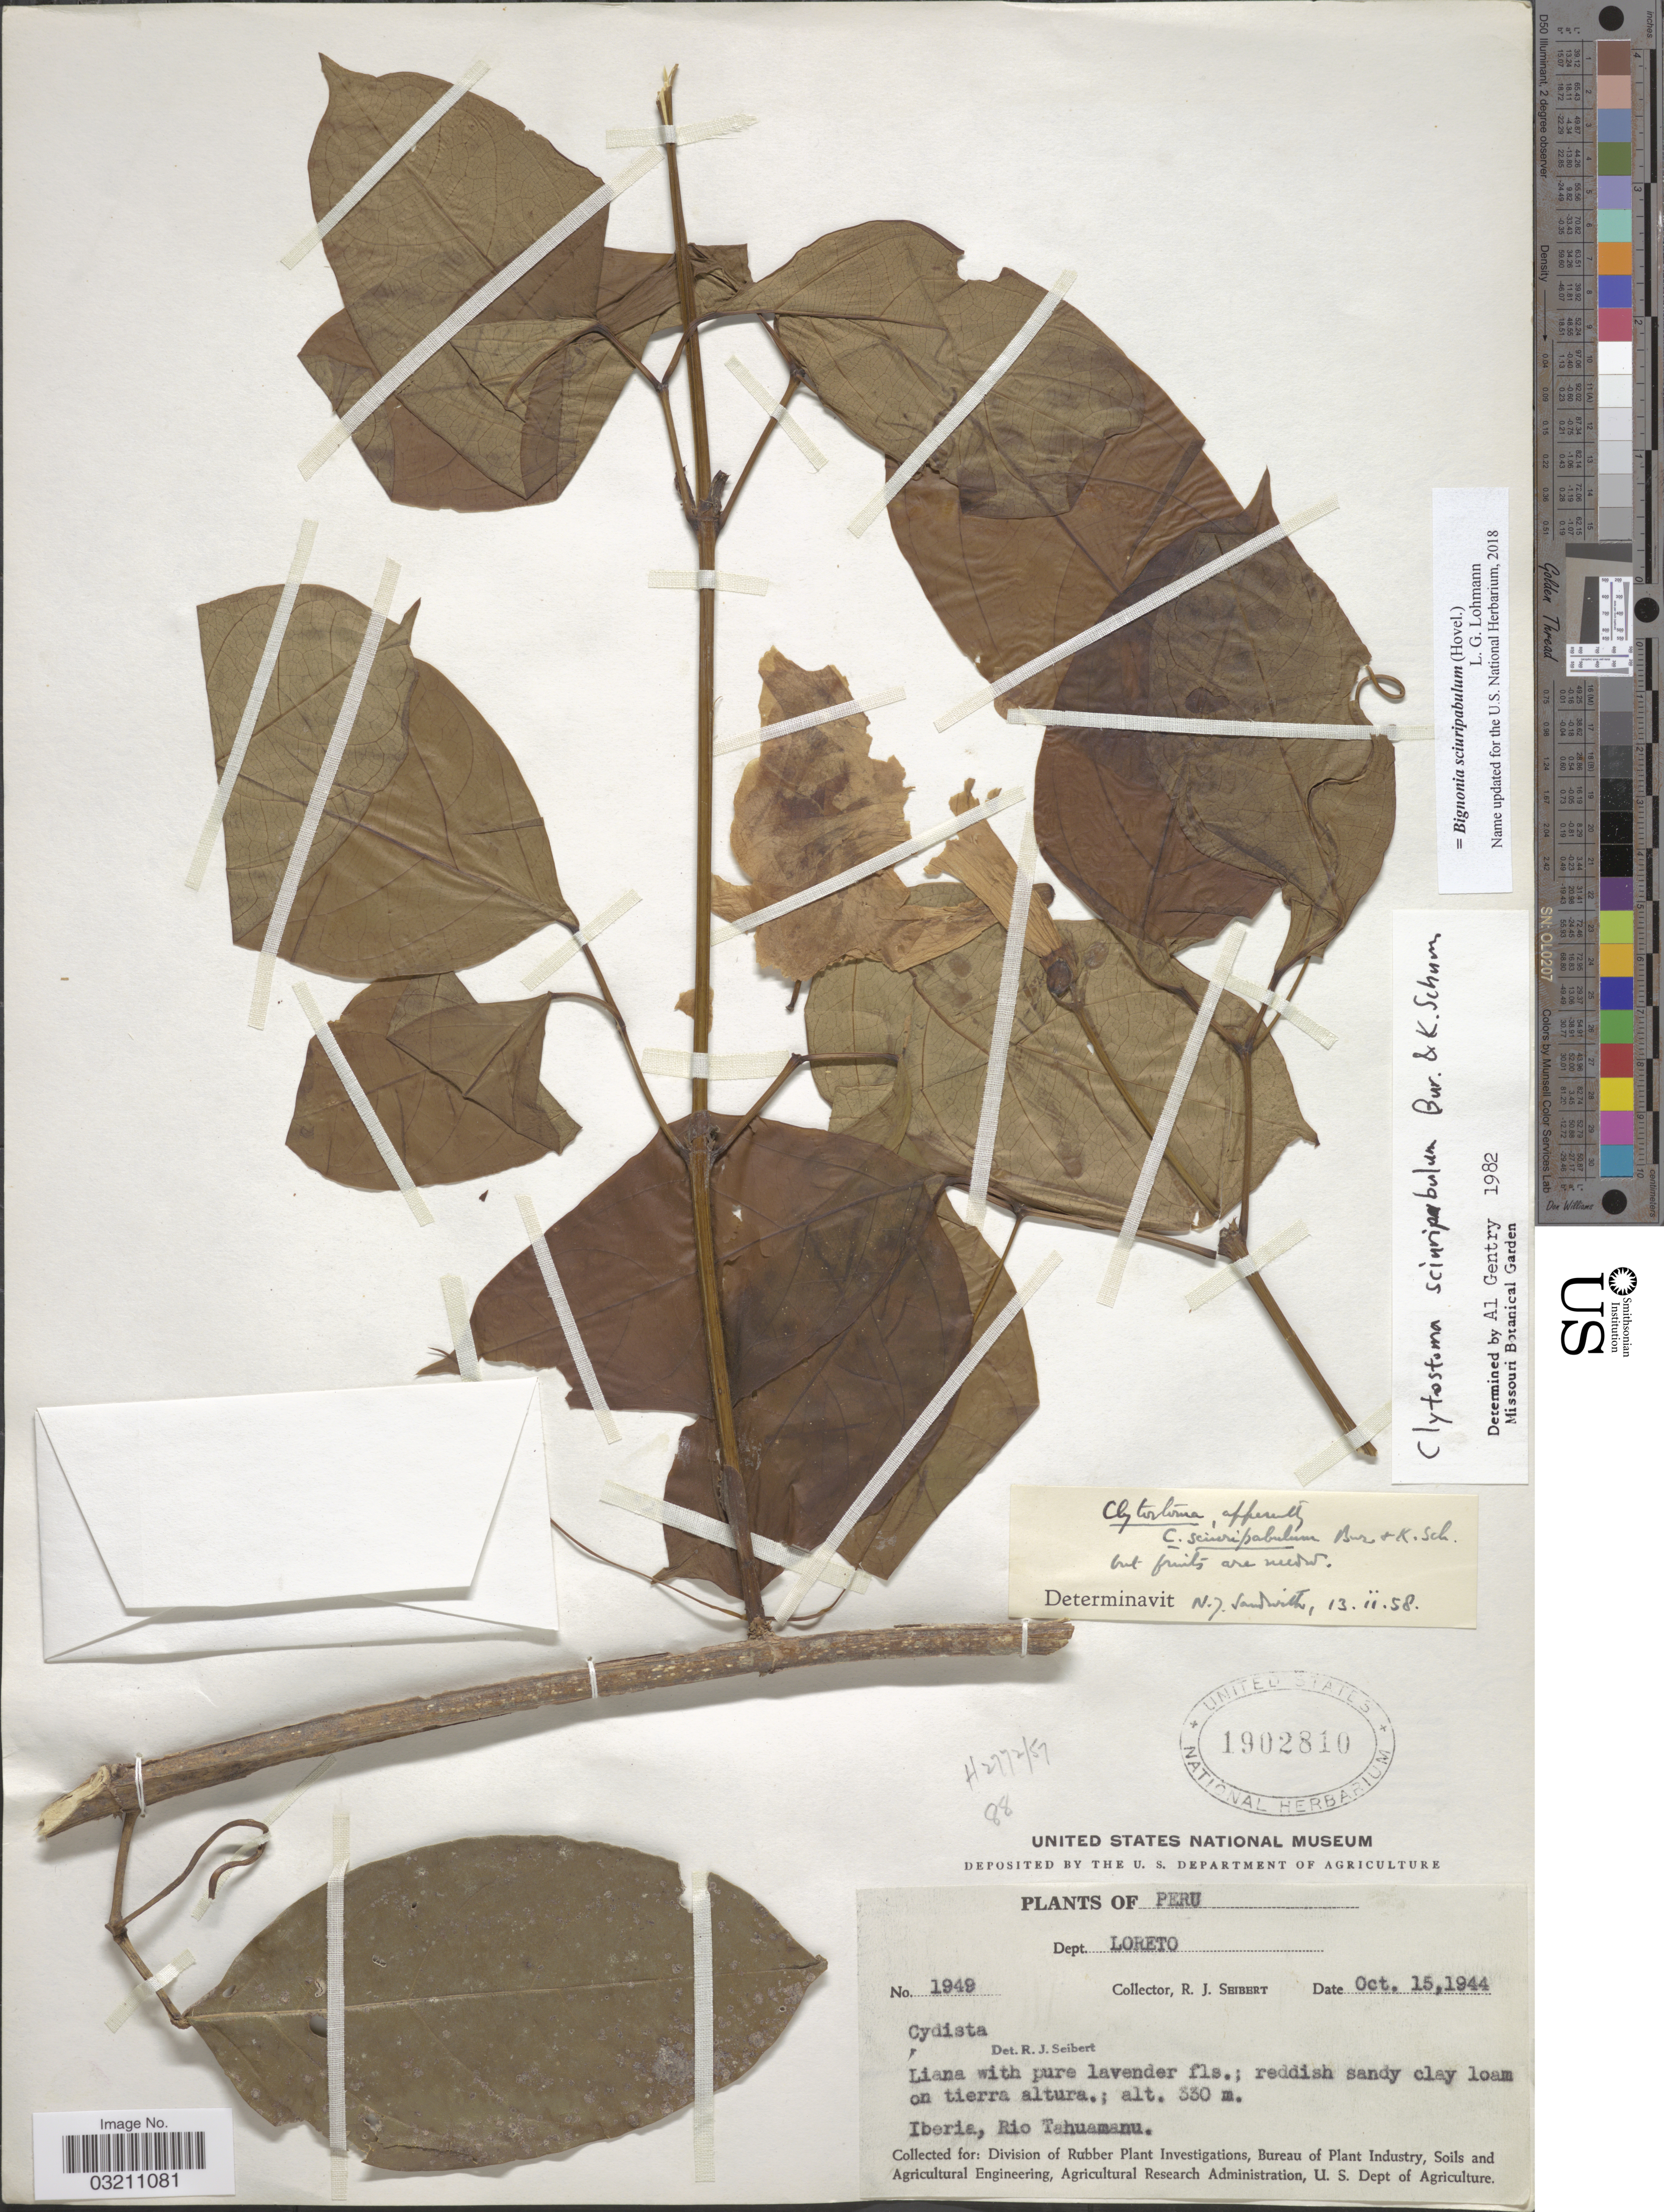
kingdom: Plantae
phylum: Tracheophyta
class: Magnoliopsida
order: Lamiales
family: Bignoniaceae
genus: Bignonia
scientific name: Bignonia sciuripabulum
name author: (K. Schum.) L.G. Lohmann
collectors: R. J. Seibert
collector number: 1949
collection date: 1944-10-15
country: Peru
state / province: Loreto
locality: Dept. Loreto. Iberia, Rio Tahuamanu.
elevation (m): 330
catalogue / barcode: US 1902810